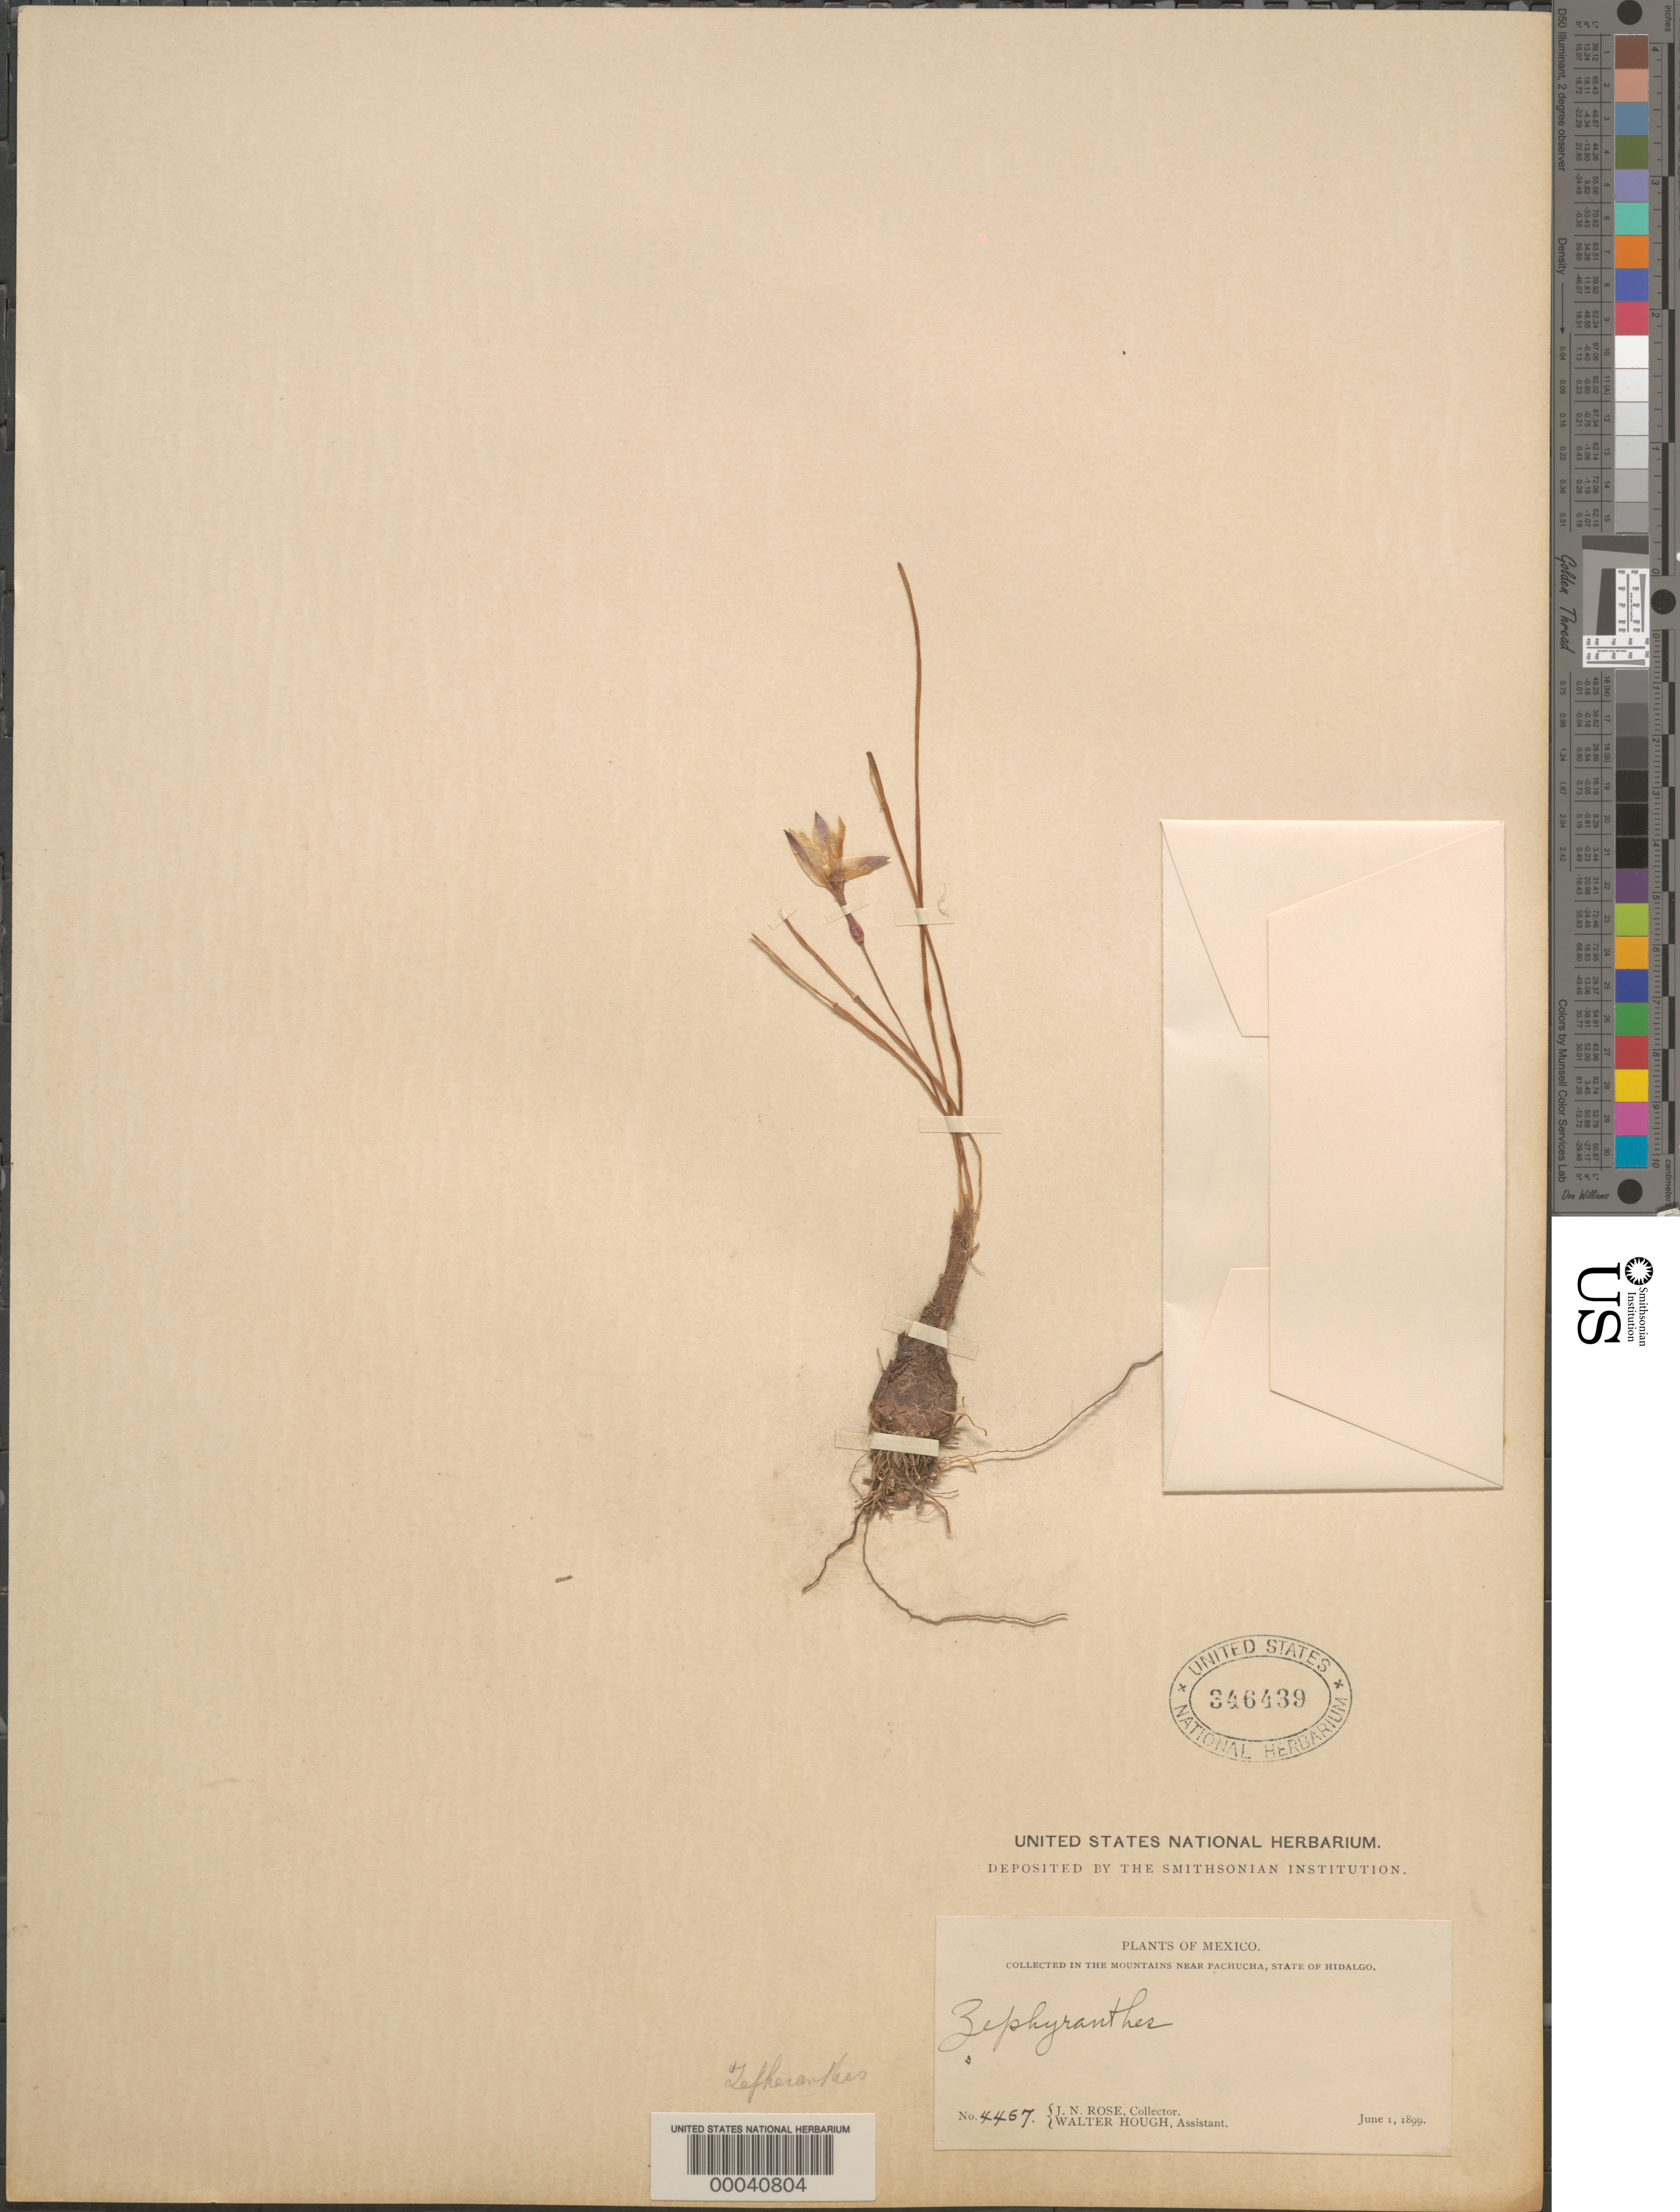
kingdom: Plantae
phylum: Tracheophyta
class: Liliopsida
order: Asparagales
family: Amaryllidaceae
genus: Zephyranthes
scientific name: Zephyranthes sp.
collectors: J. N. Rose & W. Hough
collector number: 4467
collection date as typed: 01 Jun 1899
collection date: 1899-06-01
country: Mexico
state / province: Hidalgo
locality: Mts. near Pachuca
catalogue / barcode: US 346439